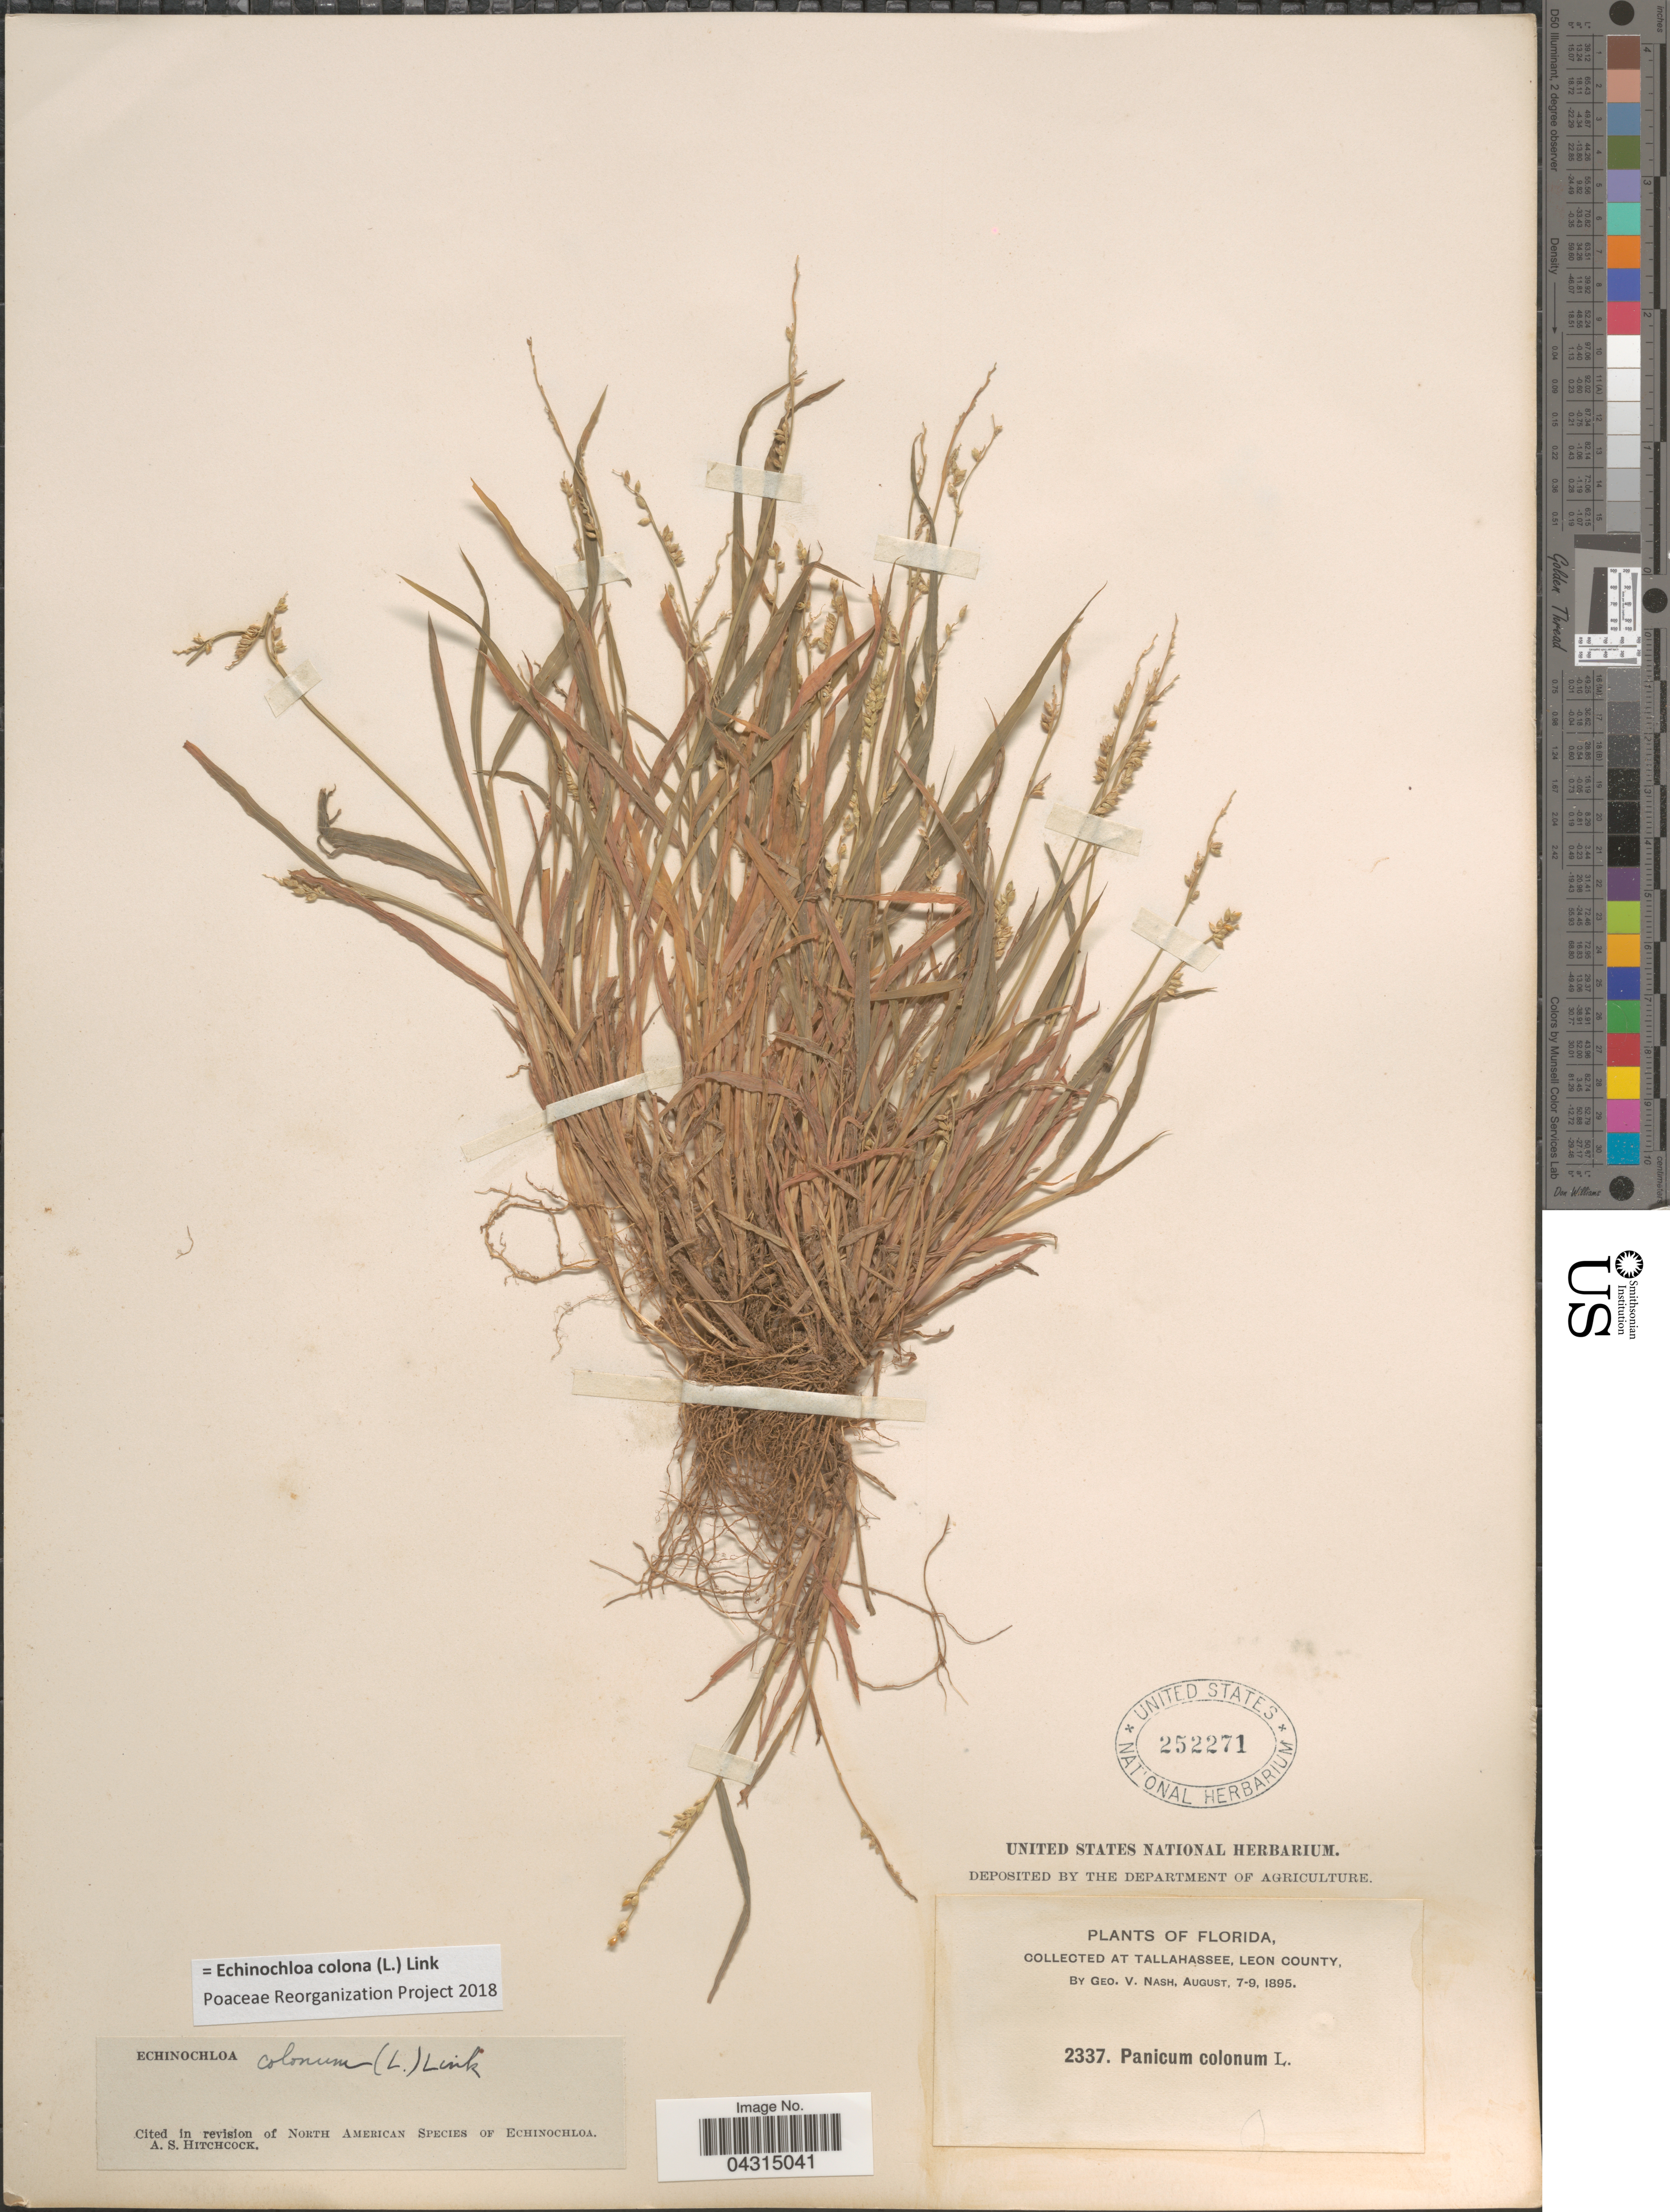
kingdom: Plantae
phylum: Tracheophyta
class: Liliopsida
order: Poales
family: Poaceae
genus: Echinochloa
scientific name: Echinochloa colona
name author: (L.) Link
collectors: G. V. Nash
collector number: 2337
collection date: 1895-08-07/1895-08-09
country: United States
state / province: Florida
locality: At Tallahassee, Leon County.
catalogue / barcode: US 252271